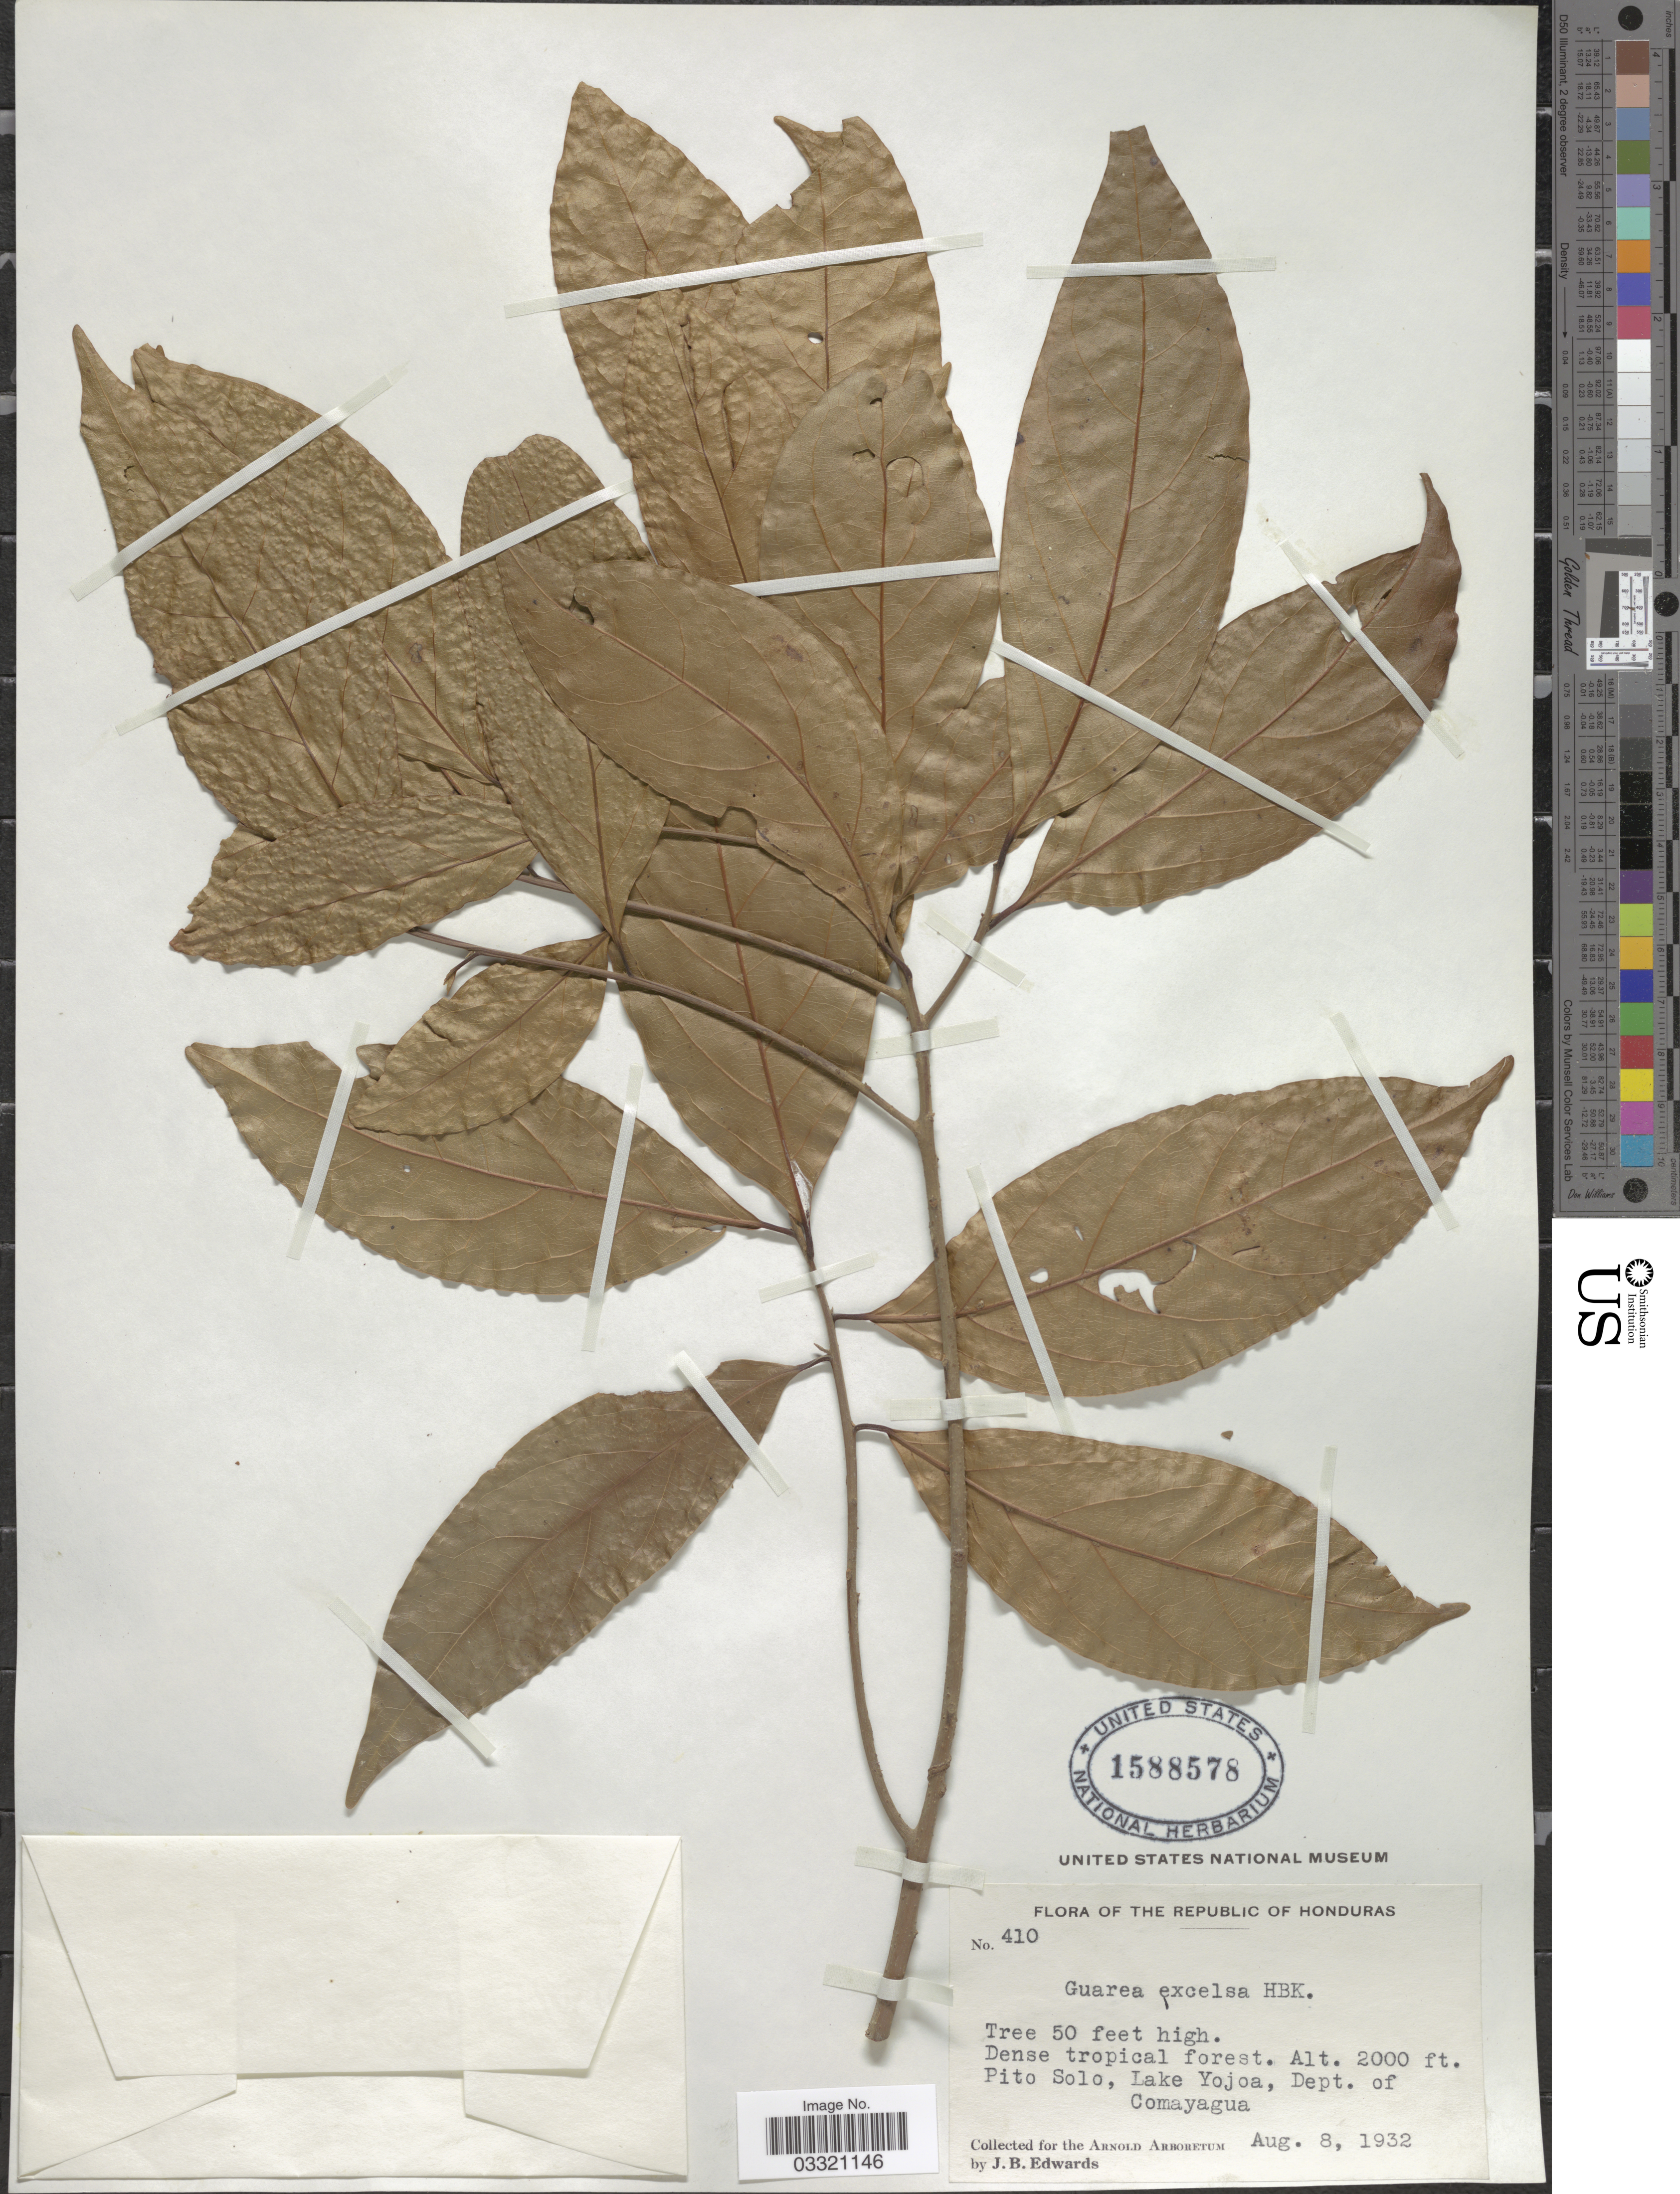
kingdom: Plantae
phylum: Tracheophyta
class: Magnoliopsida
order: Sapindales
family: Meliaceae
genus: Guarea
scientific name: Guarea excelsa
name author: Kunth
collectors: J. B. Edwards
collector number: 410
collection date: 1932-08-08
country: Honduras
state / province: Comayagua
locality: The Republic of Honduras. Pito Solo, Lake Yojoa, Dept. of Comayagua.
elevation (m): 610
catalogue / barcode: US 1588578